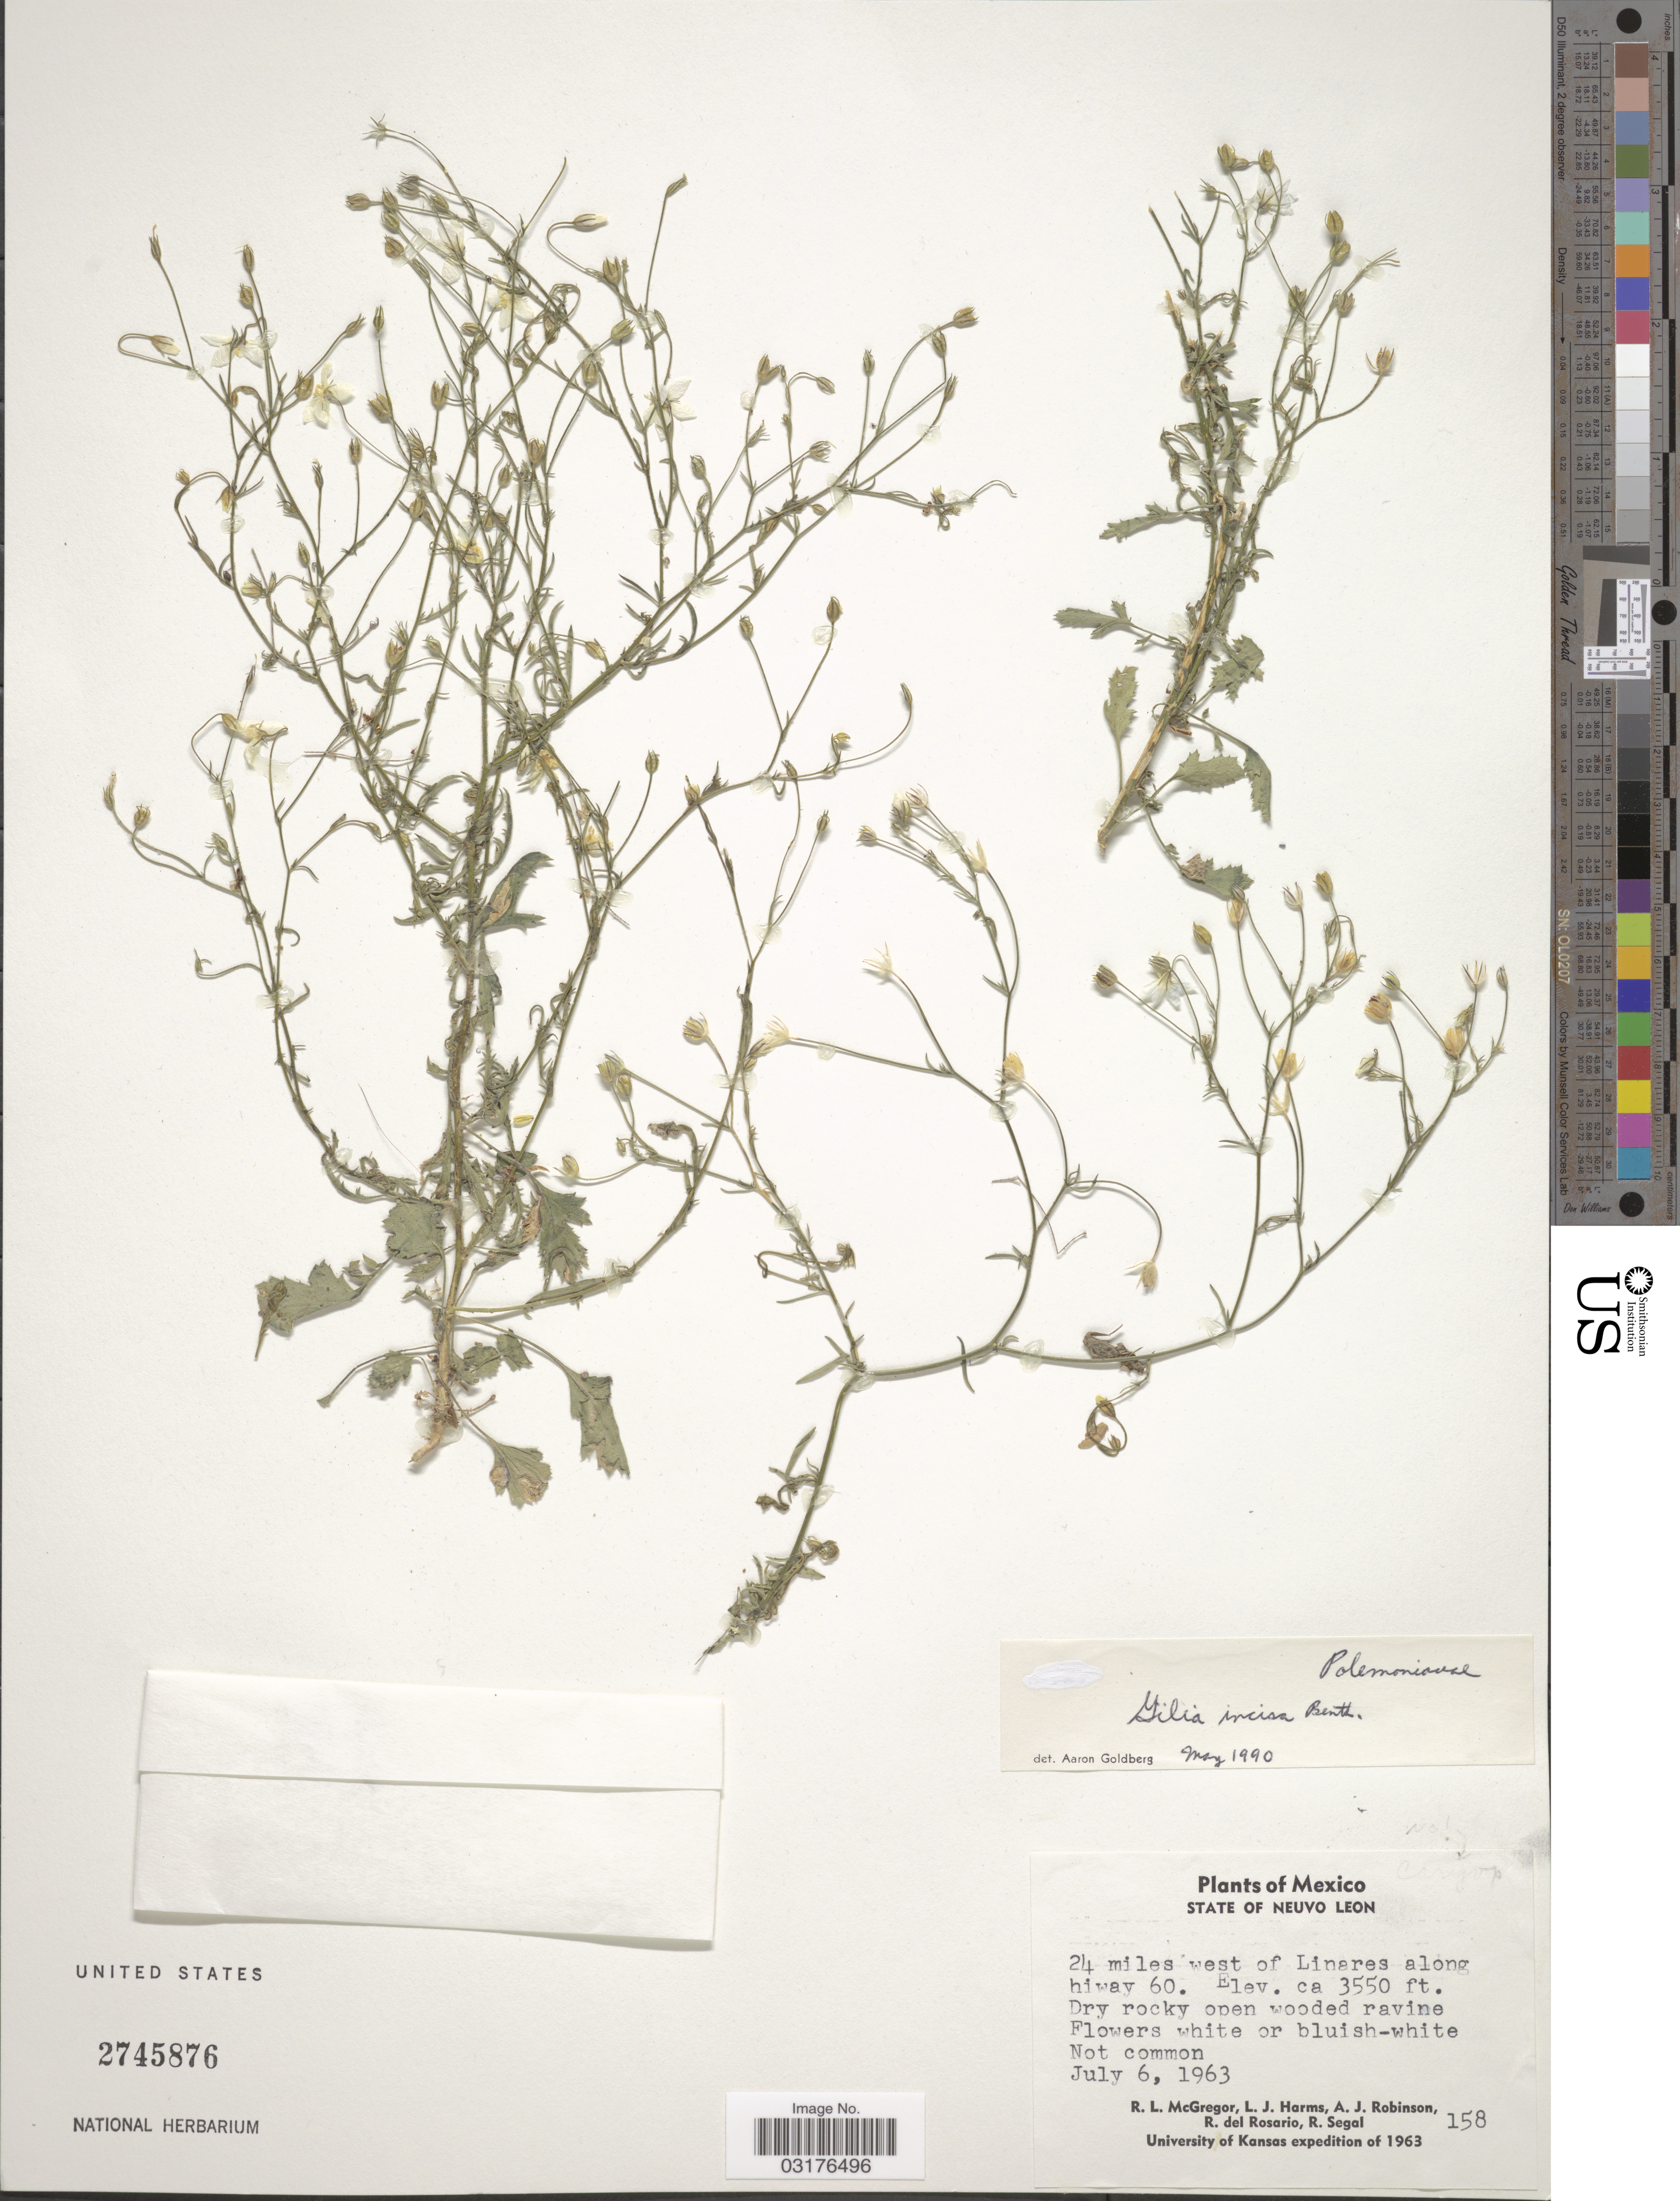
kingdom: Plantae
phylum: Tracheophyta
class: Magnoliopsida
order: Ericales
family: Polemoniaceae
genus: Giliastrum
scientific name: Giliastrum incisum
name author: (Benth.) J.M. Porter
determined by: Strong, Mark T., (BOT), Smithsonian Institution - National Museum of Natural History (UNITED STATES)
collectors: R. McGregor, L. Harms, A. J. Robinson, R. del Rosario & R. Segal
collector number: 158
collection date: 1963-07-06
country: Mexico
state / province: Nuevo León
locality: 24 miles west of Linares along hiway 60.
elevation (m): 1082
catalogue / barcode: US 2745876